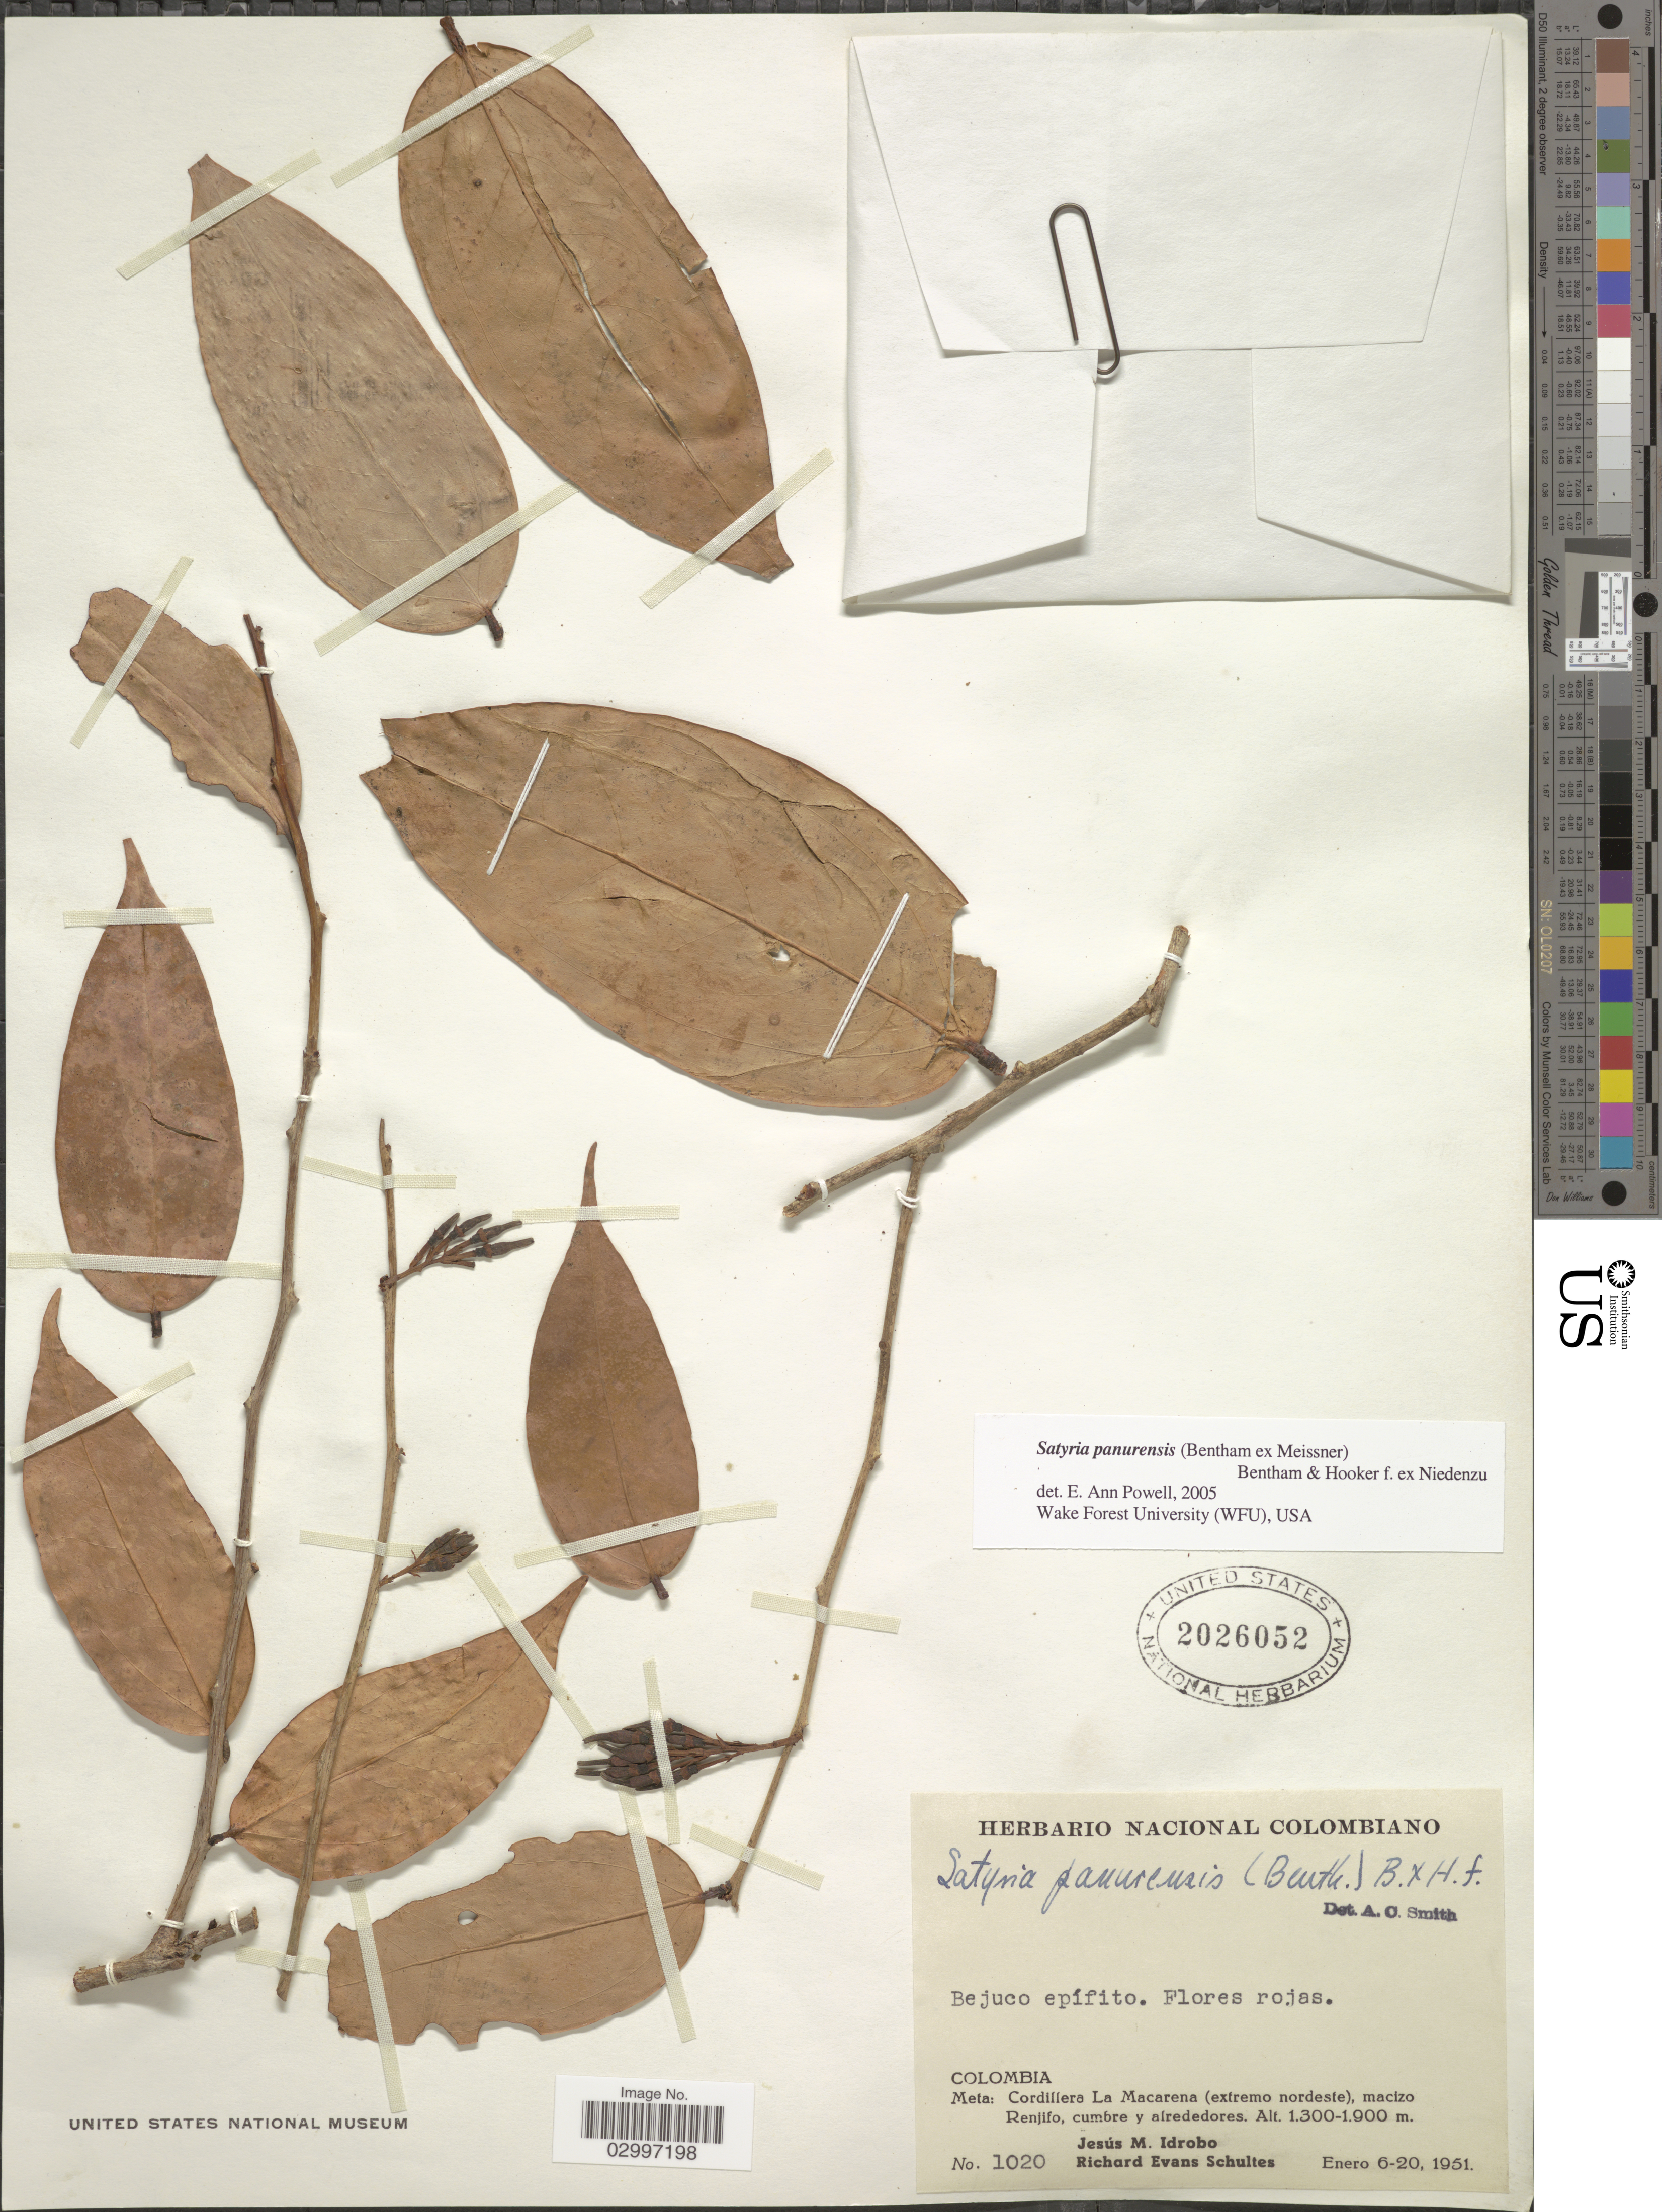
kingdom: Plantae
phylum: Tracheophyta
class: Magnoliopsida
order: Ericales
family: Ericaceae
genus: Satyria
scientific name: Satyria panurensis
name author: (Benth. ex Meisn.) Benth. & Hook. f. ex Nied.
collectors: J. M. Idrobo & R. E. Schultes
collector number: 1020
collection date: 1951-01-06/1951-01-20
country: Colombia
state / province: Meta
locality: Cordillera La Macarena (extremo nordeste), macizo Renjifo, cumbre of alrededores.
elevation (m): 1300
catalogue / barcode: US 2026052